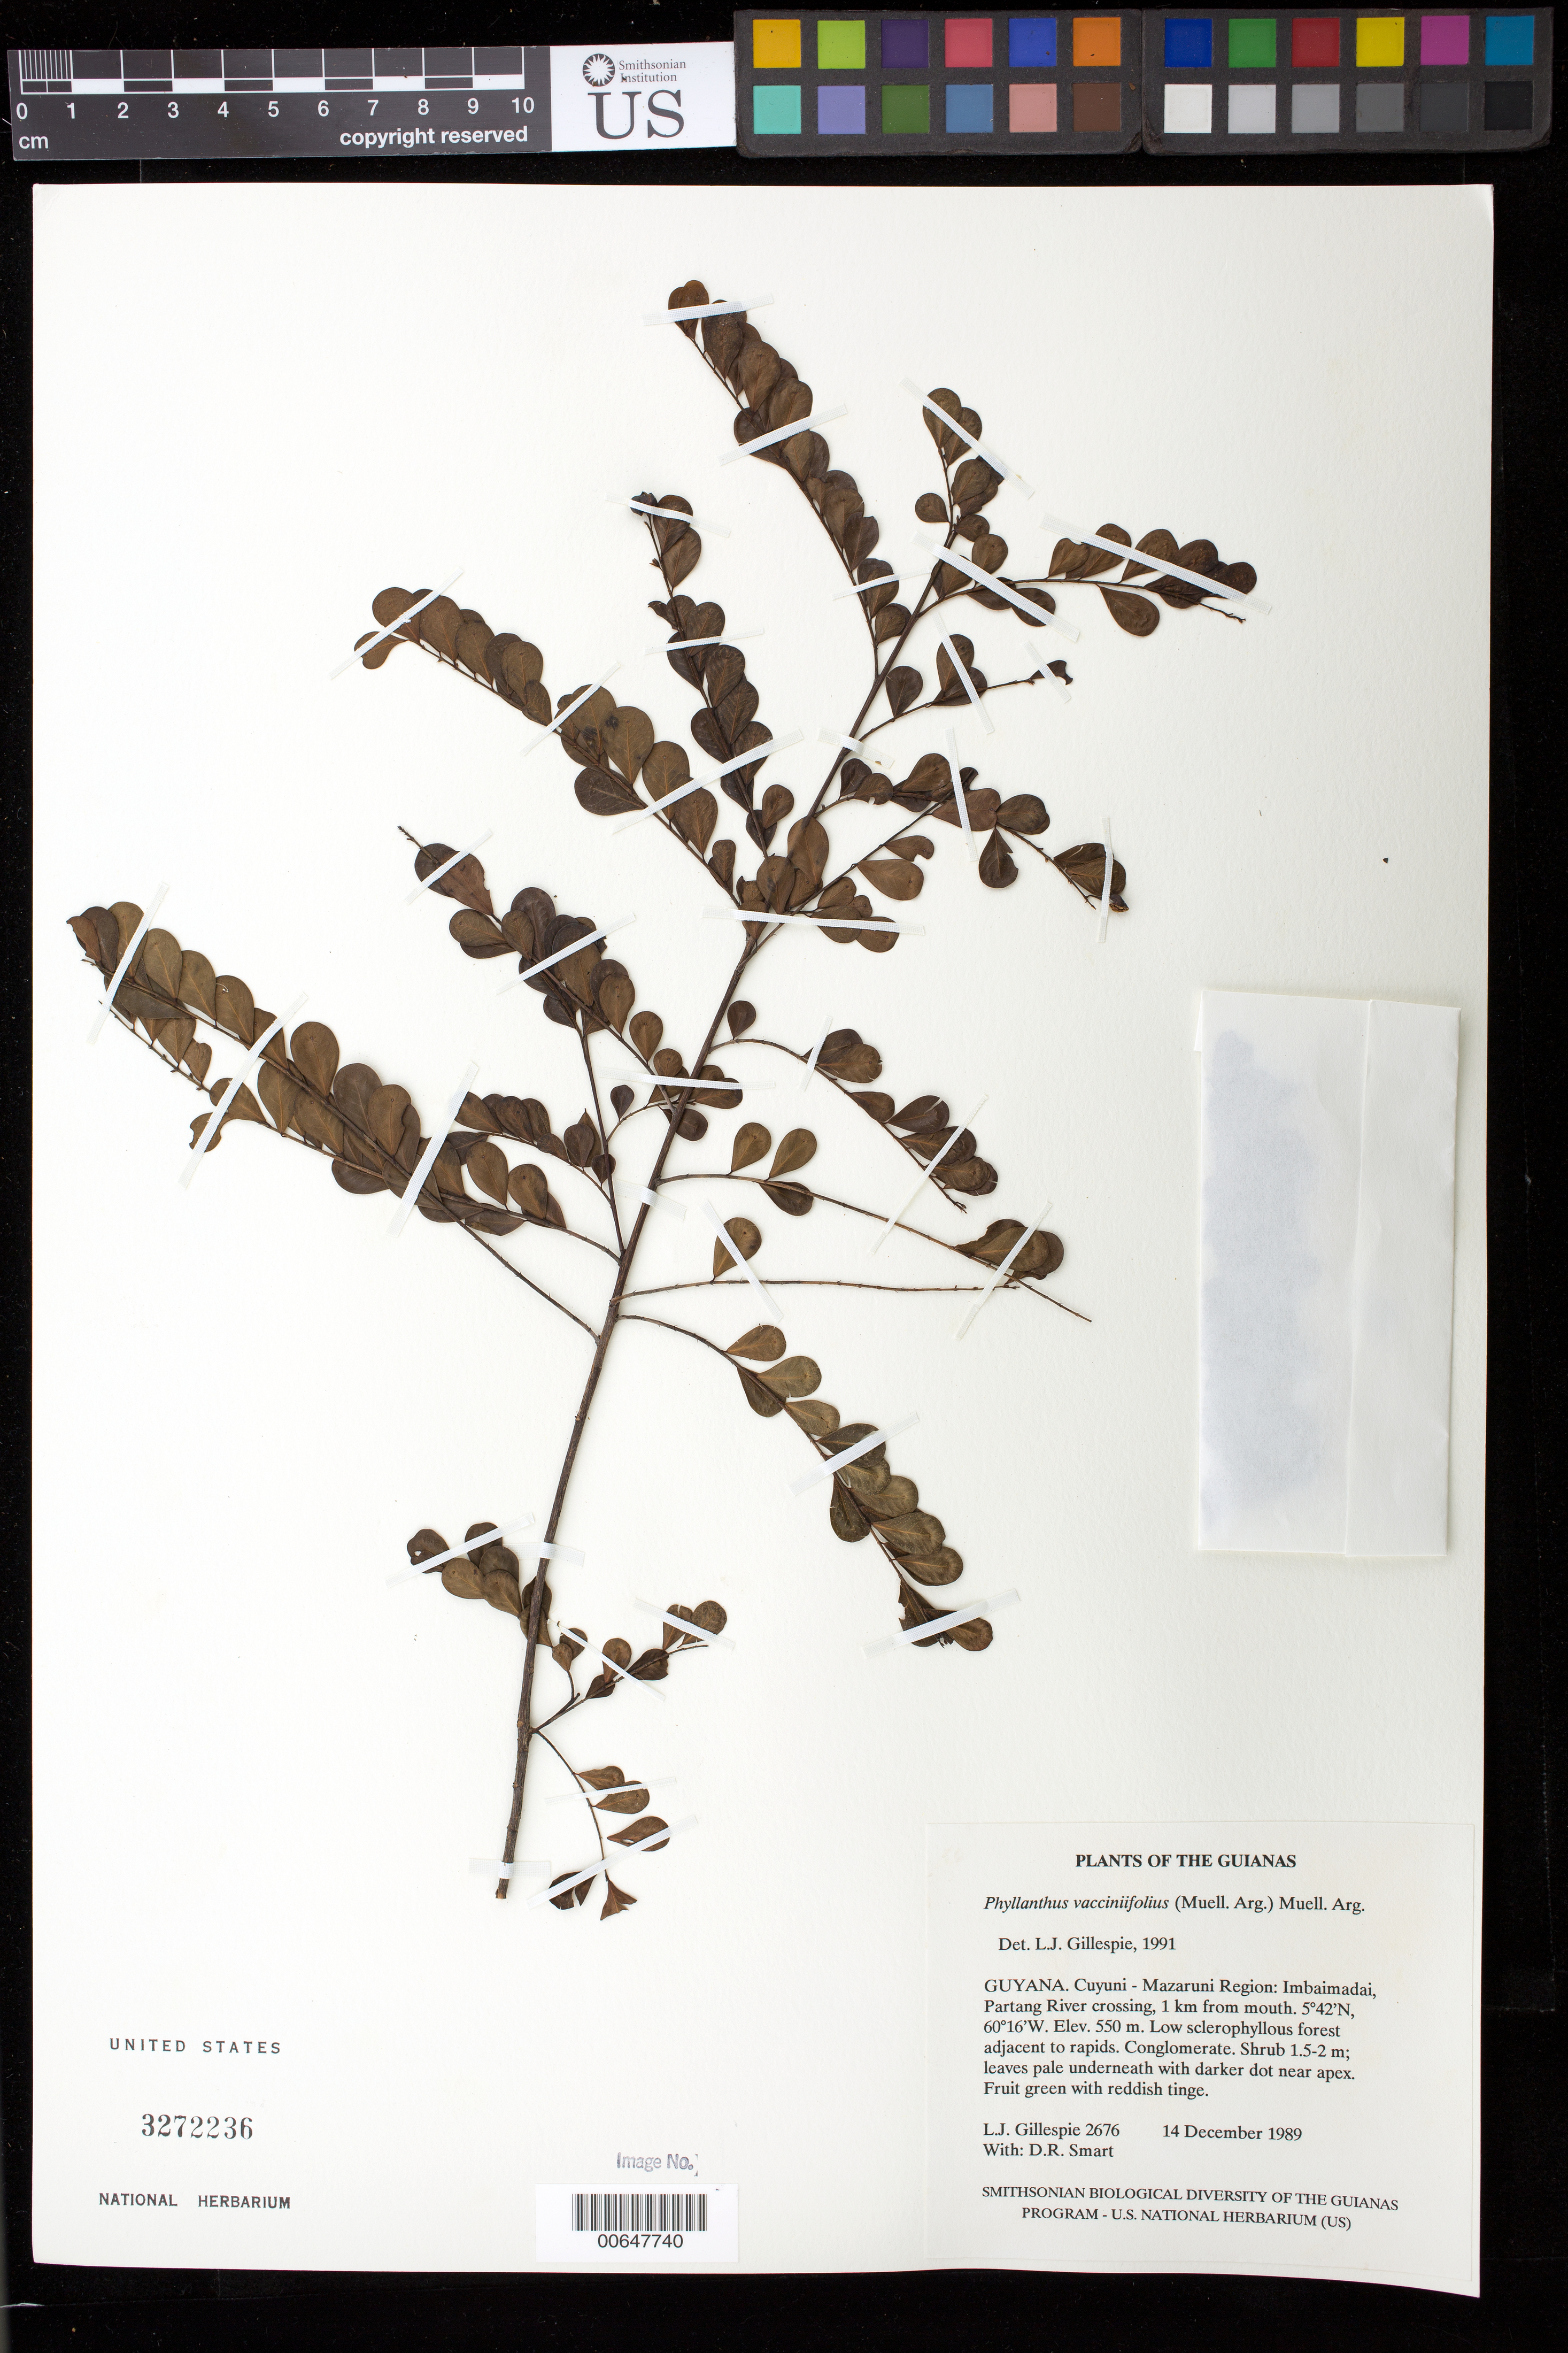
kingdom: Plantae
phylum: Tracheophyta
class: Magnoliopsida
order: Malpighiales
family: Phyllanthaceae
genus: Phyllanthus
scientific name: Phyllanthus vacciniifolius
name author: (Müll. Arg.) Müll. Arg.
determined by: Gillespie, L. J.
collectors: L. J. Gillespie & D. R. Smart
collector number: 2676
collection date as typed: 14 December 1989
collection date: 1989-12-14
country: Guyana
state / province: Cuyuni-Mazaruni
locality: Imbaimadai, Partang River crossing, 1 km from mouth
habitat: Low sclerophyllous forest adjacent to rapids. Conglomerate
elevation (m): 550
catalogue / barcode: US 3272236